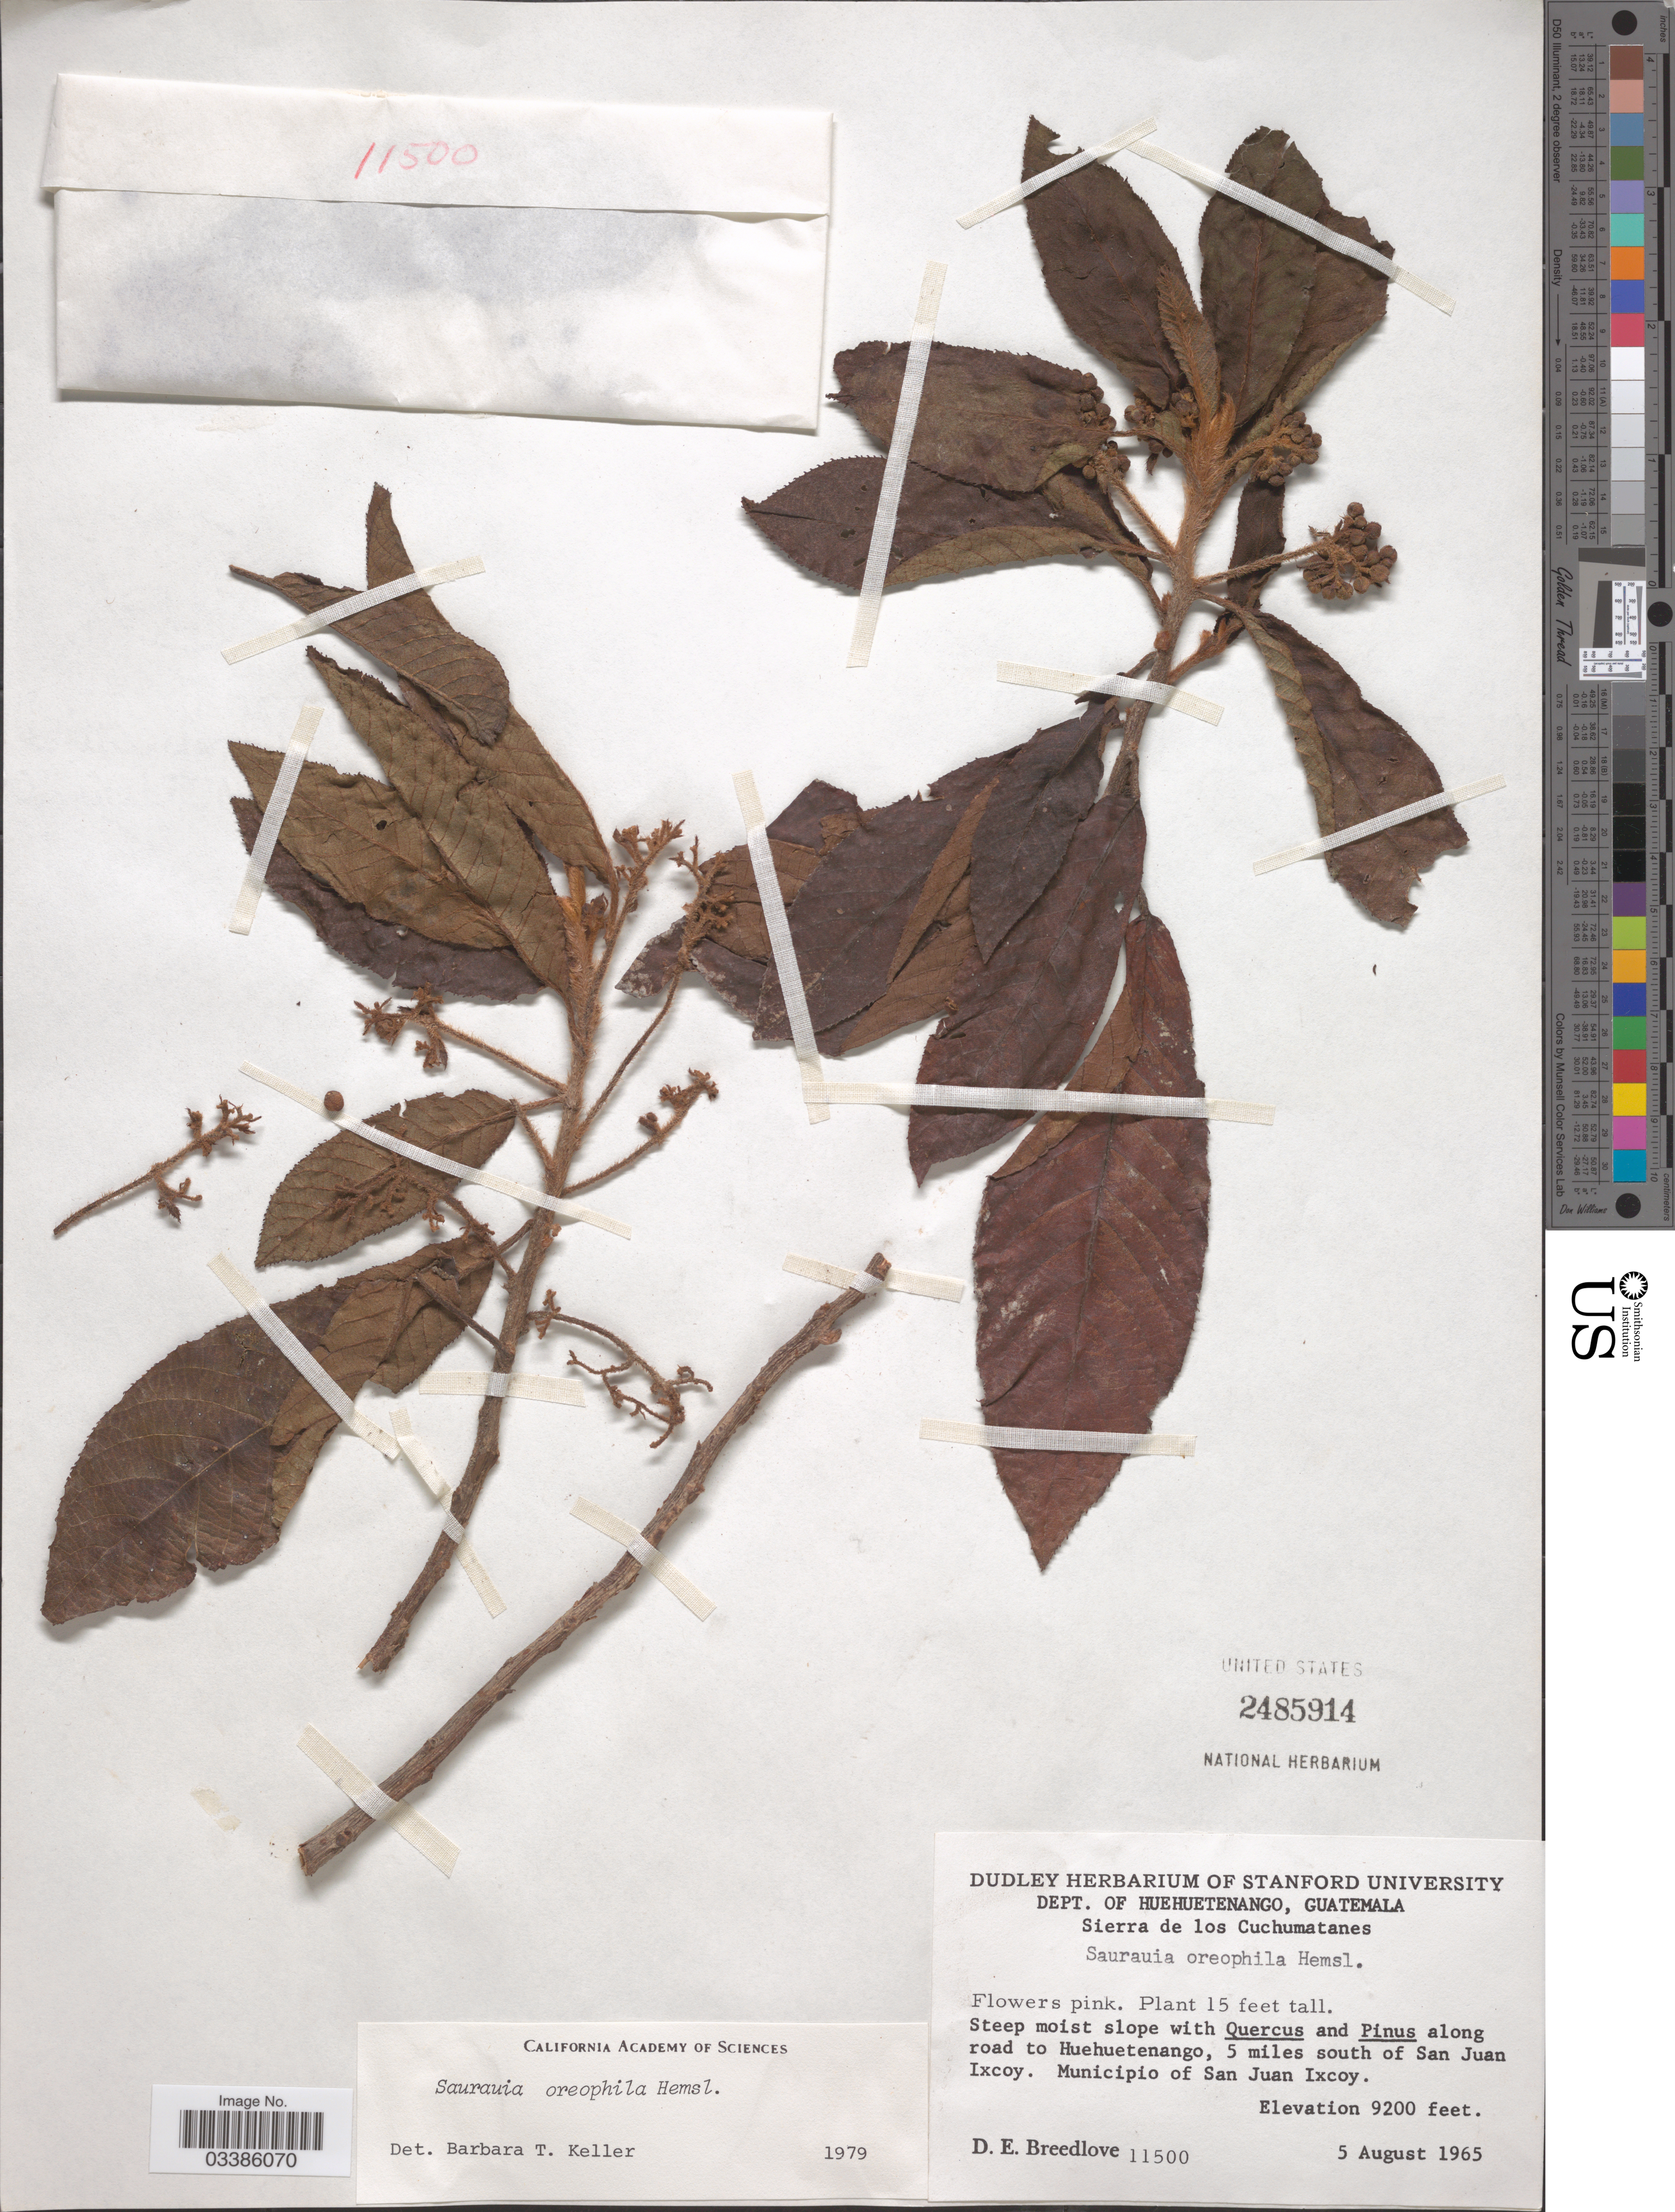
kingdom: Plantae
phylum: Tracheophyta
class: Magnoliopsida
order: Ericales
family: Actinidiaceae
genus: Saurauia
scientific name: Saurauia oreophila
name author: Hemsl.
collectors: D. E. Breedlove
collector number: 11500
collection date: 1965-08-05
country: Guatemala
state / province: Huehuetenango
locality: Dept. of Huehuetenango. Sierra de los Cuchumatanes. Along road to Huehuetenango, 5 miles south of San Juan Ixcoy. Municipio of San Juan Ixcoy.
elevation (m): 2804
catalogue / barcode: US 2485914